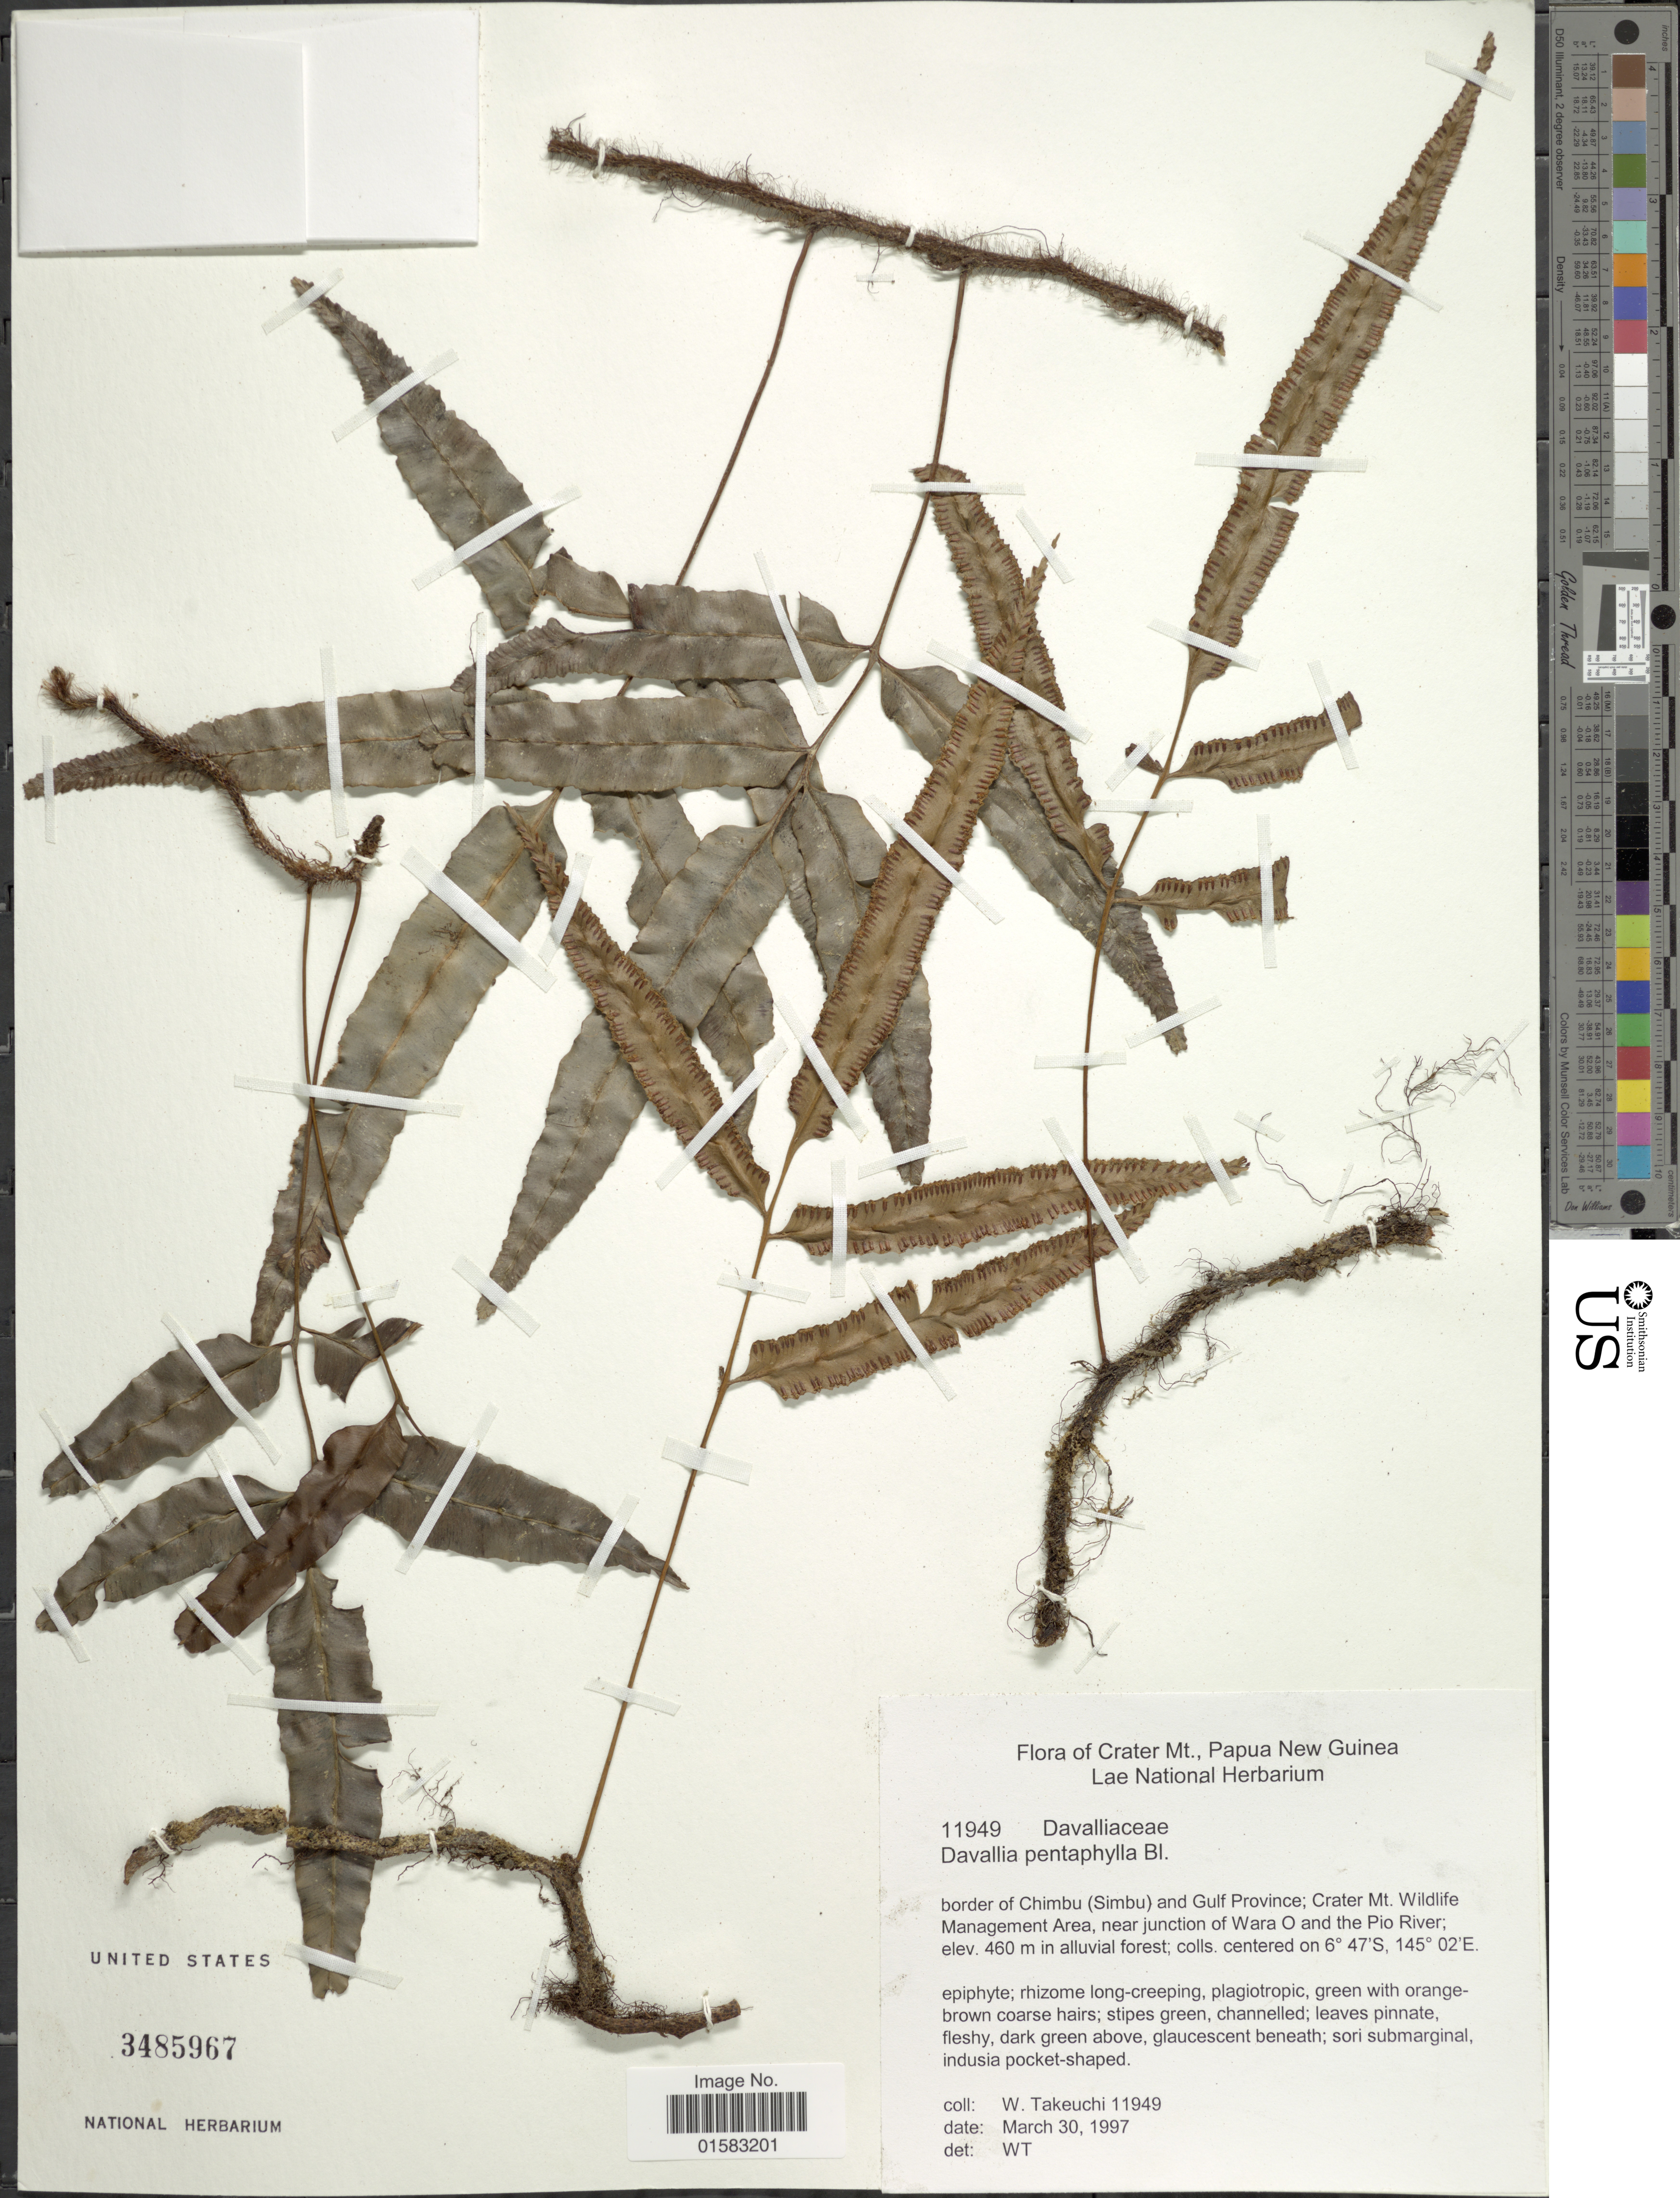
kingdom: Plantae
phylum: Tracheophyta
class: Polypodiopsida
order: Polypodiales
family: Davalliaceae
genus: Davallia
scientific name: Davallia pentaphylla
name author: Blume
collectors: W. Takeuchi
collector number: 11949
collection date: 1997-03-30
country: Papua New Guinea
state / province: Gulf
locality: Border of Chimbu (Simbu); Crater Mt. Wildlife Managament Area, near junction of Wara O and the Pio River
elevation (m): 460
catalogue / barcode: US 3485967